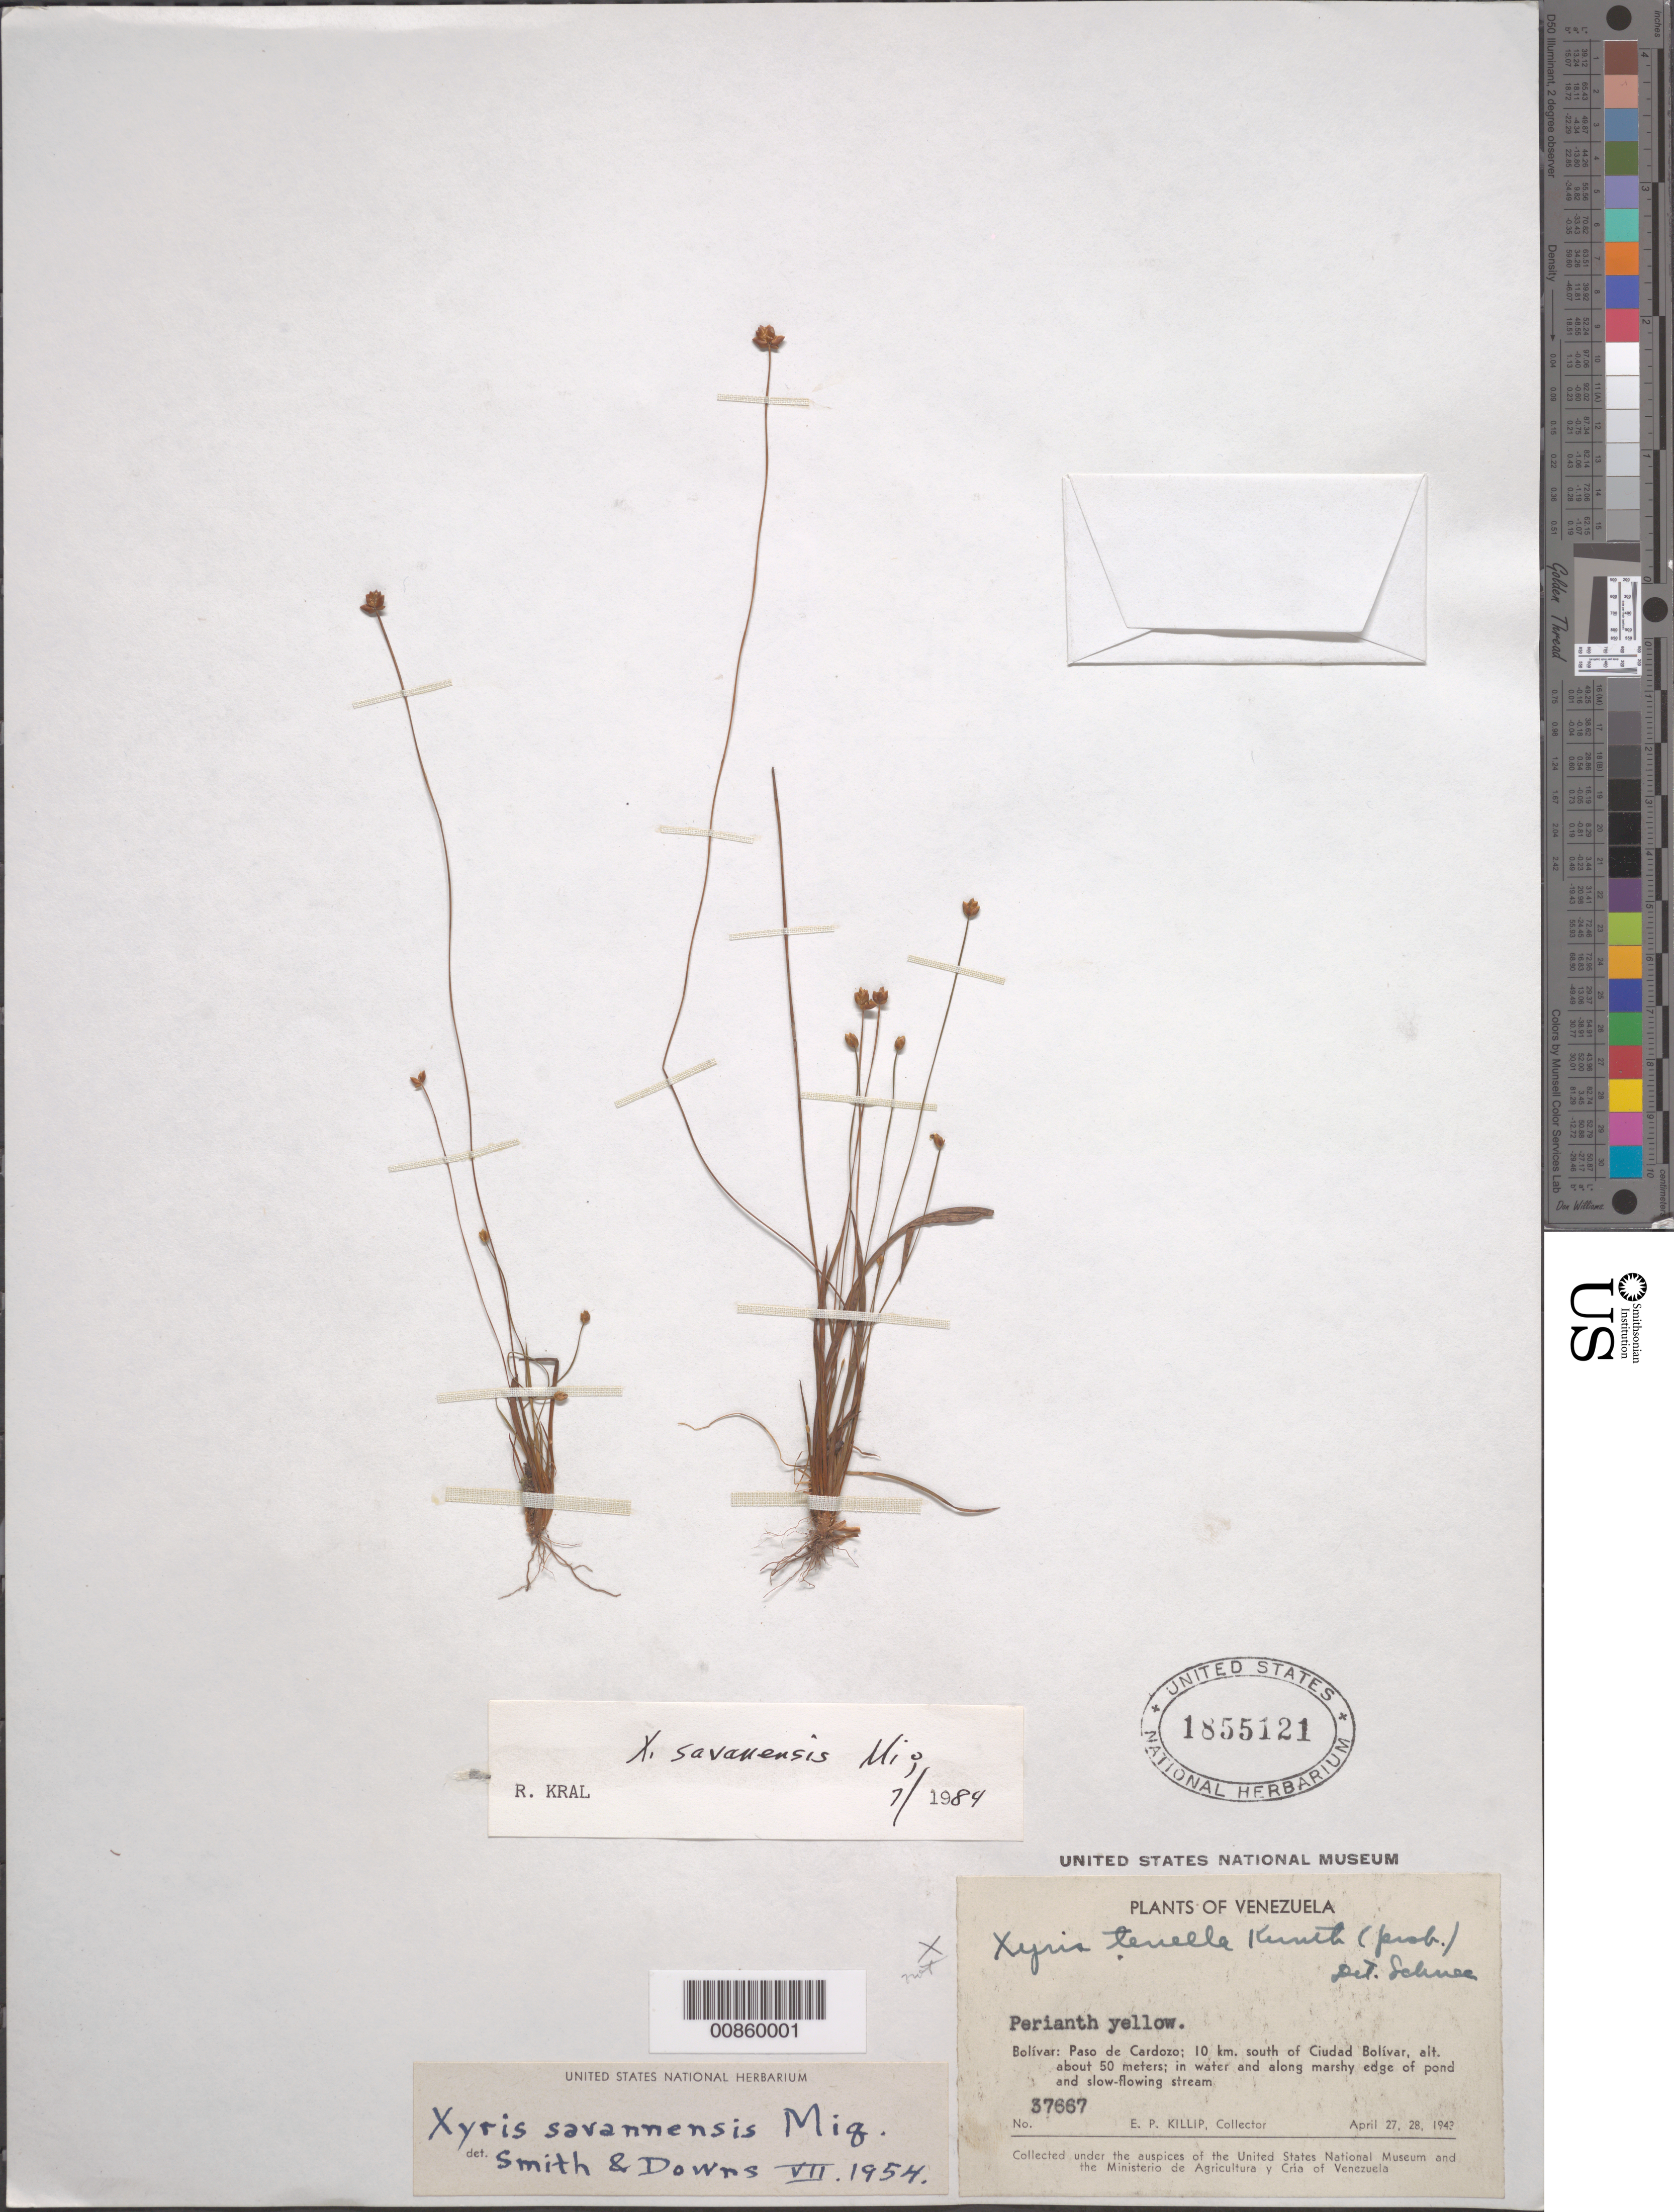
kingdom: Plantae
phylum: Tracheophyta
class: Liliopsida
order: Poales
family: Xyridaceae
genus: Xyris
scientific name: Xyris savanensis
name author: Miq.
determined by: Kral, Robert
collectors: E. P. Killip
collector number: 37667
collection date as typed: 27-Apr-43 to 28-Apr-43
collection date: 1943-04-27/1943-04-28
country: Venezuela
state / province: Bolívar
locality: Paso de Cardozo; 10 km south of Ciudad Bolívar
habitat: In water and along marshy edge of pond and slow-flowing stream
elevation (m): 50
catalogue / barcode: US 1855121